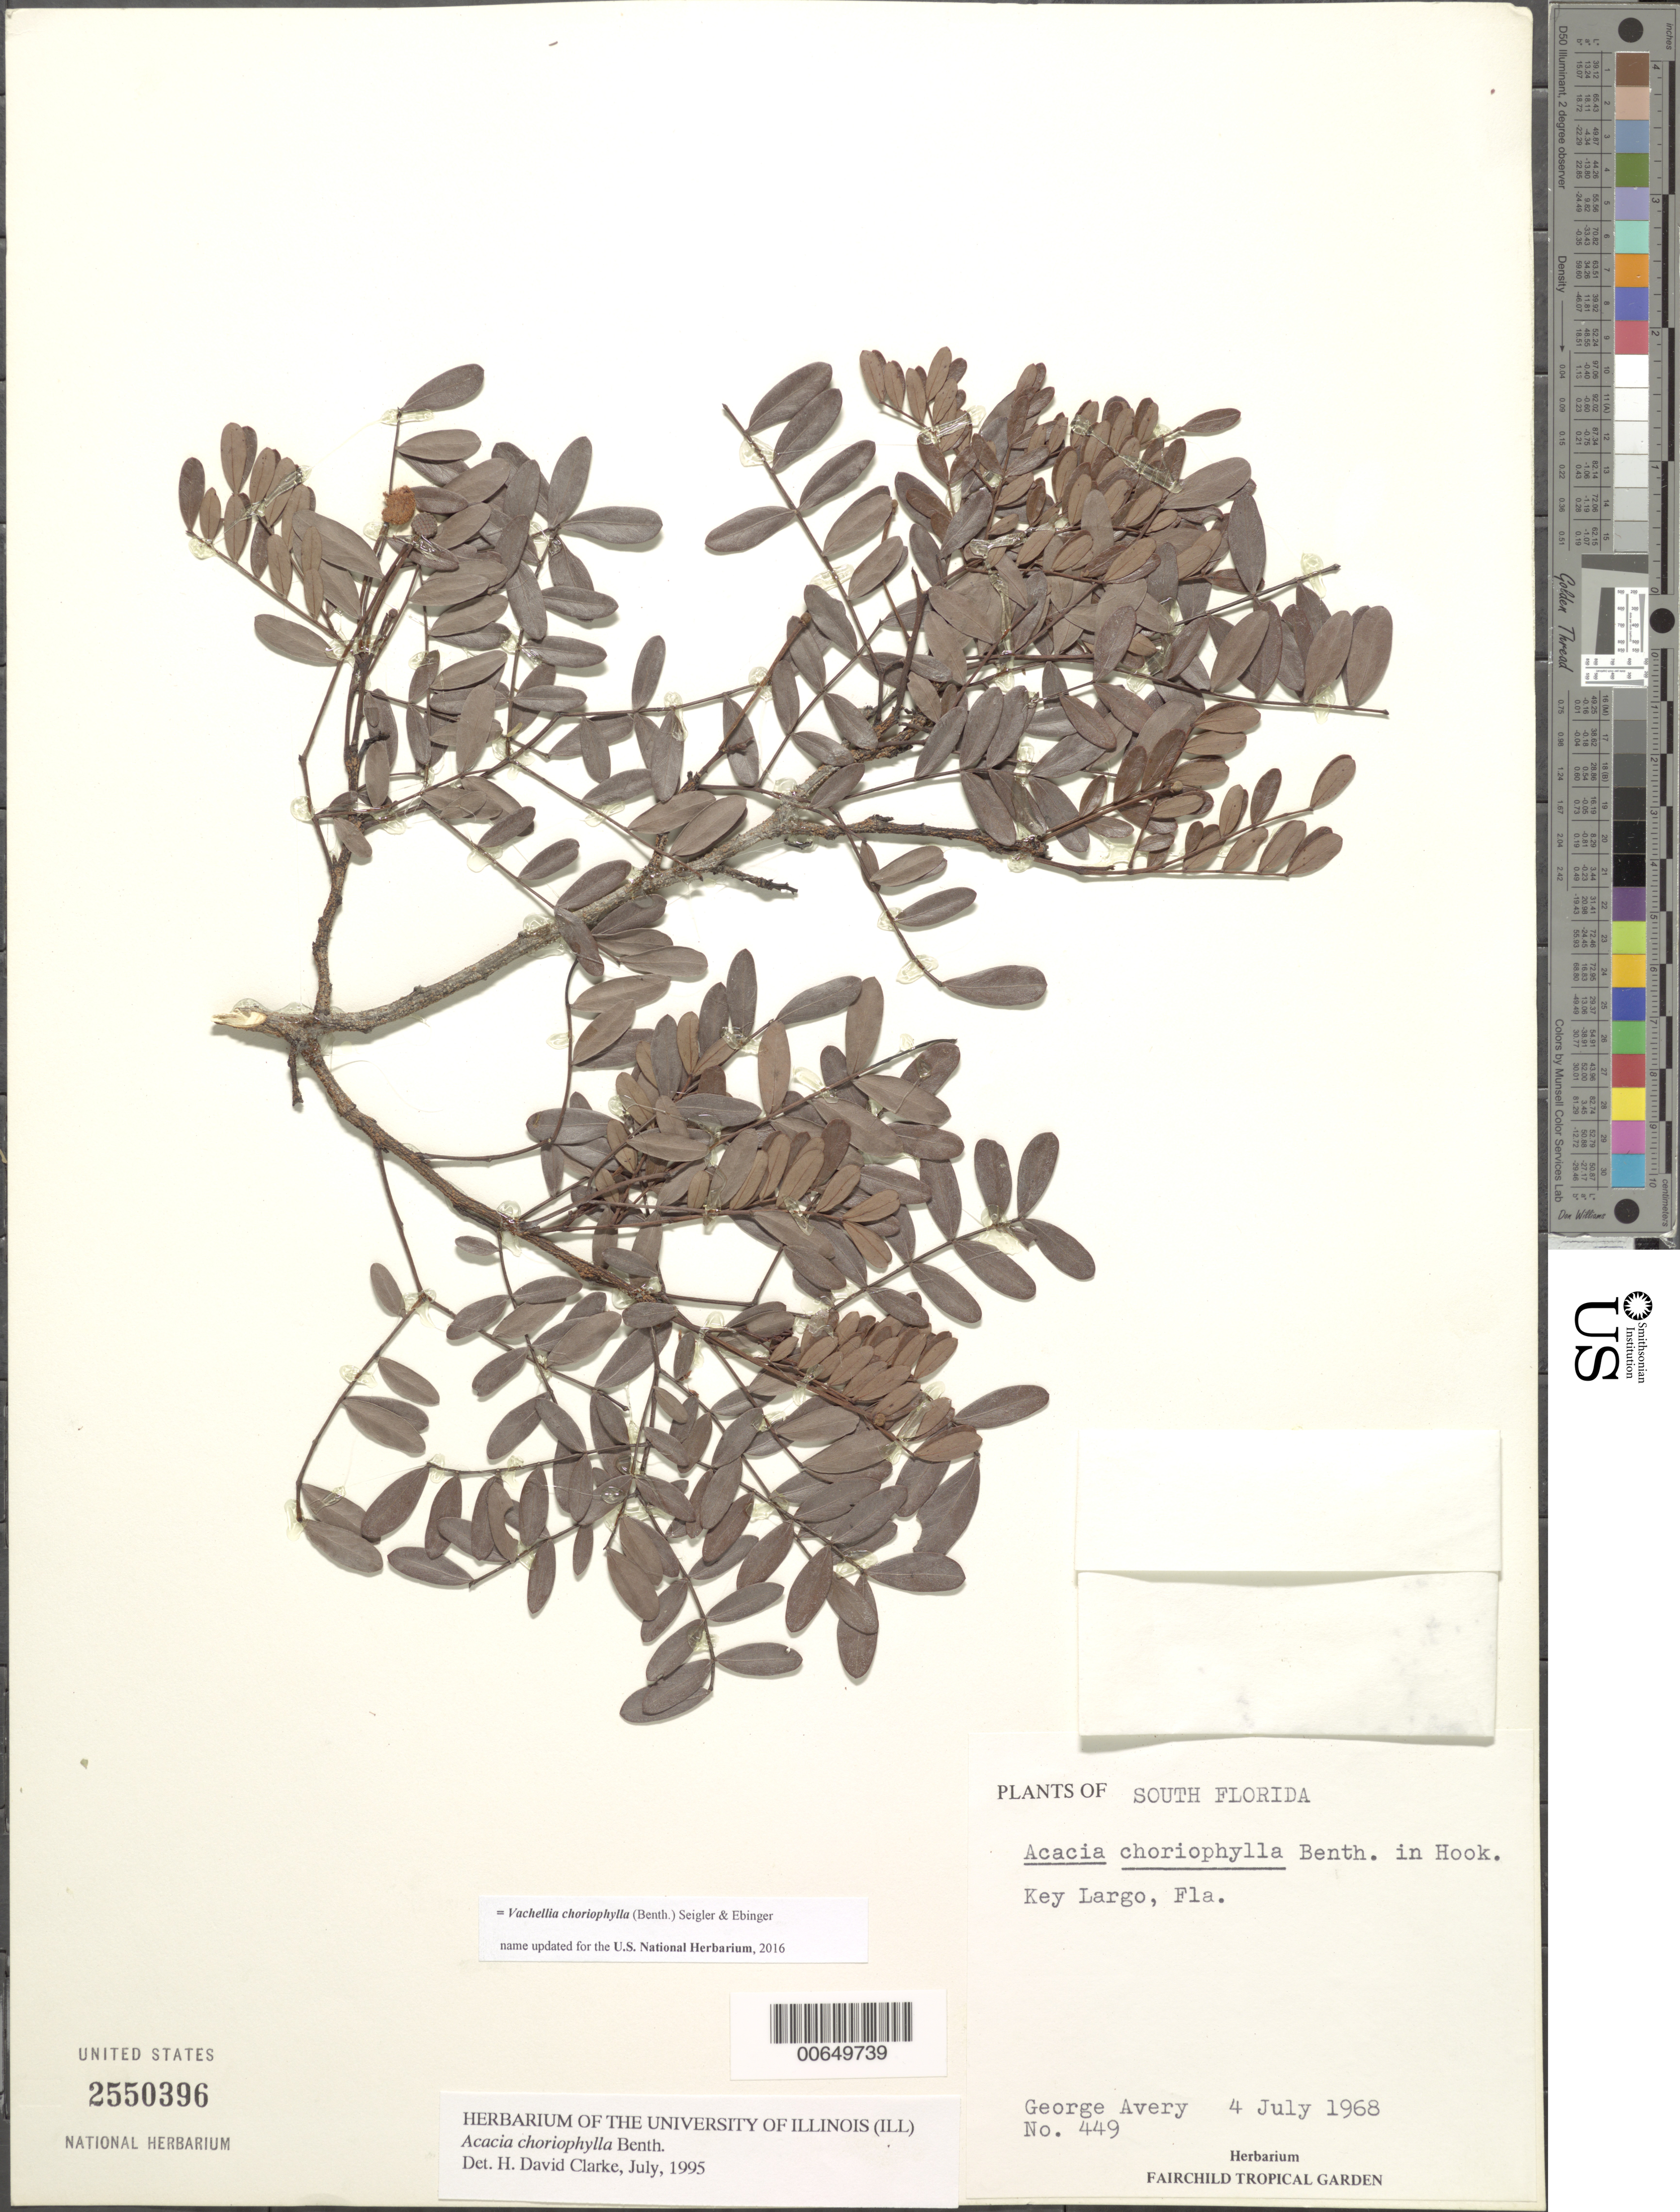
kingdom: Plantae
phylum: Tracheophyta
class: Magnoliopsida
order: Fabales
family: Fabaceae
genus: Vachellia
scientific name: Vachellia choriophylla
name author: (Benth.) Seigler & Ebinger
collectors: G. N. Avery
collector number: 449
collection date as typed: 07 Apr 1968 or 04 Jul 1968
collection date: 1968-04-07 or 1968-07-04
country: United States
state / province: Florida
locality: Key Largo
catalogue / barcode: US 2550396